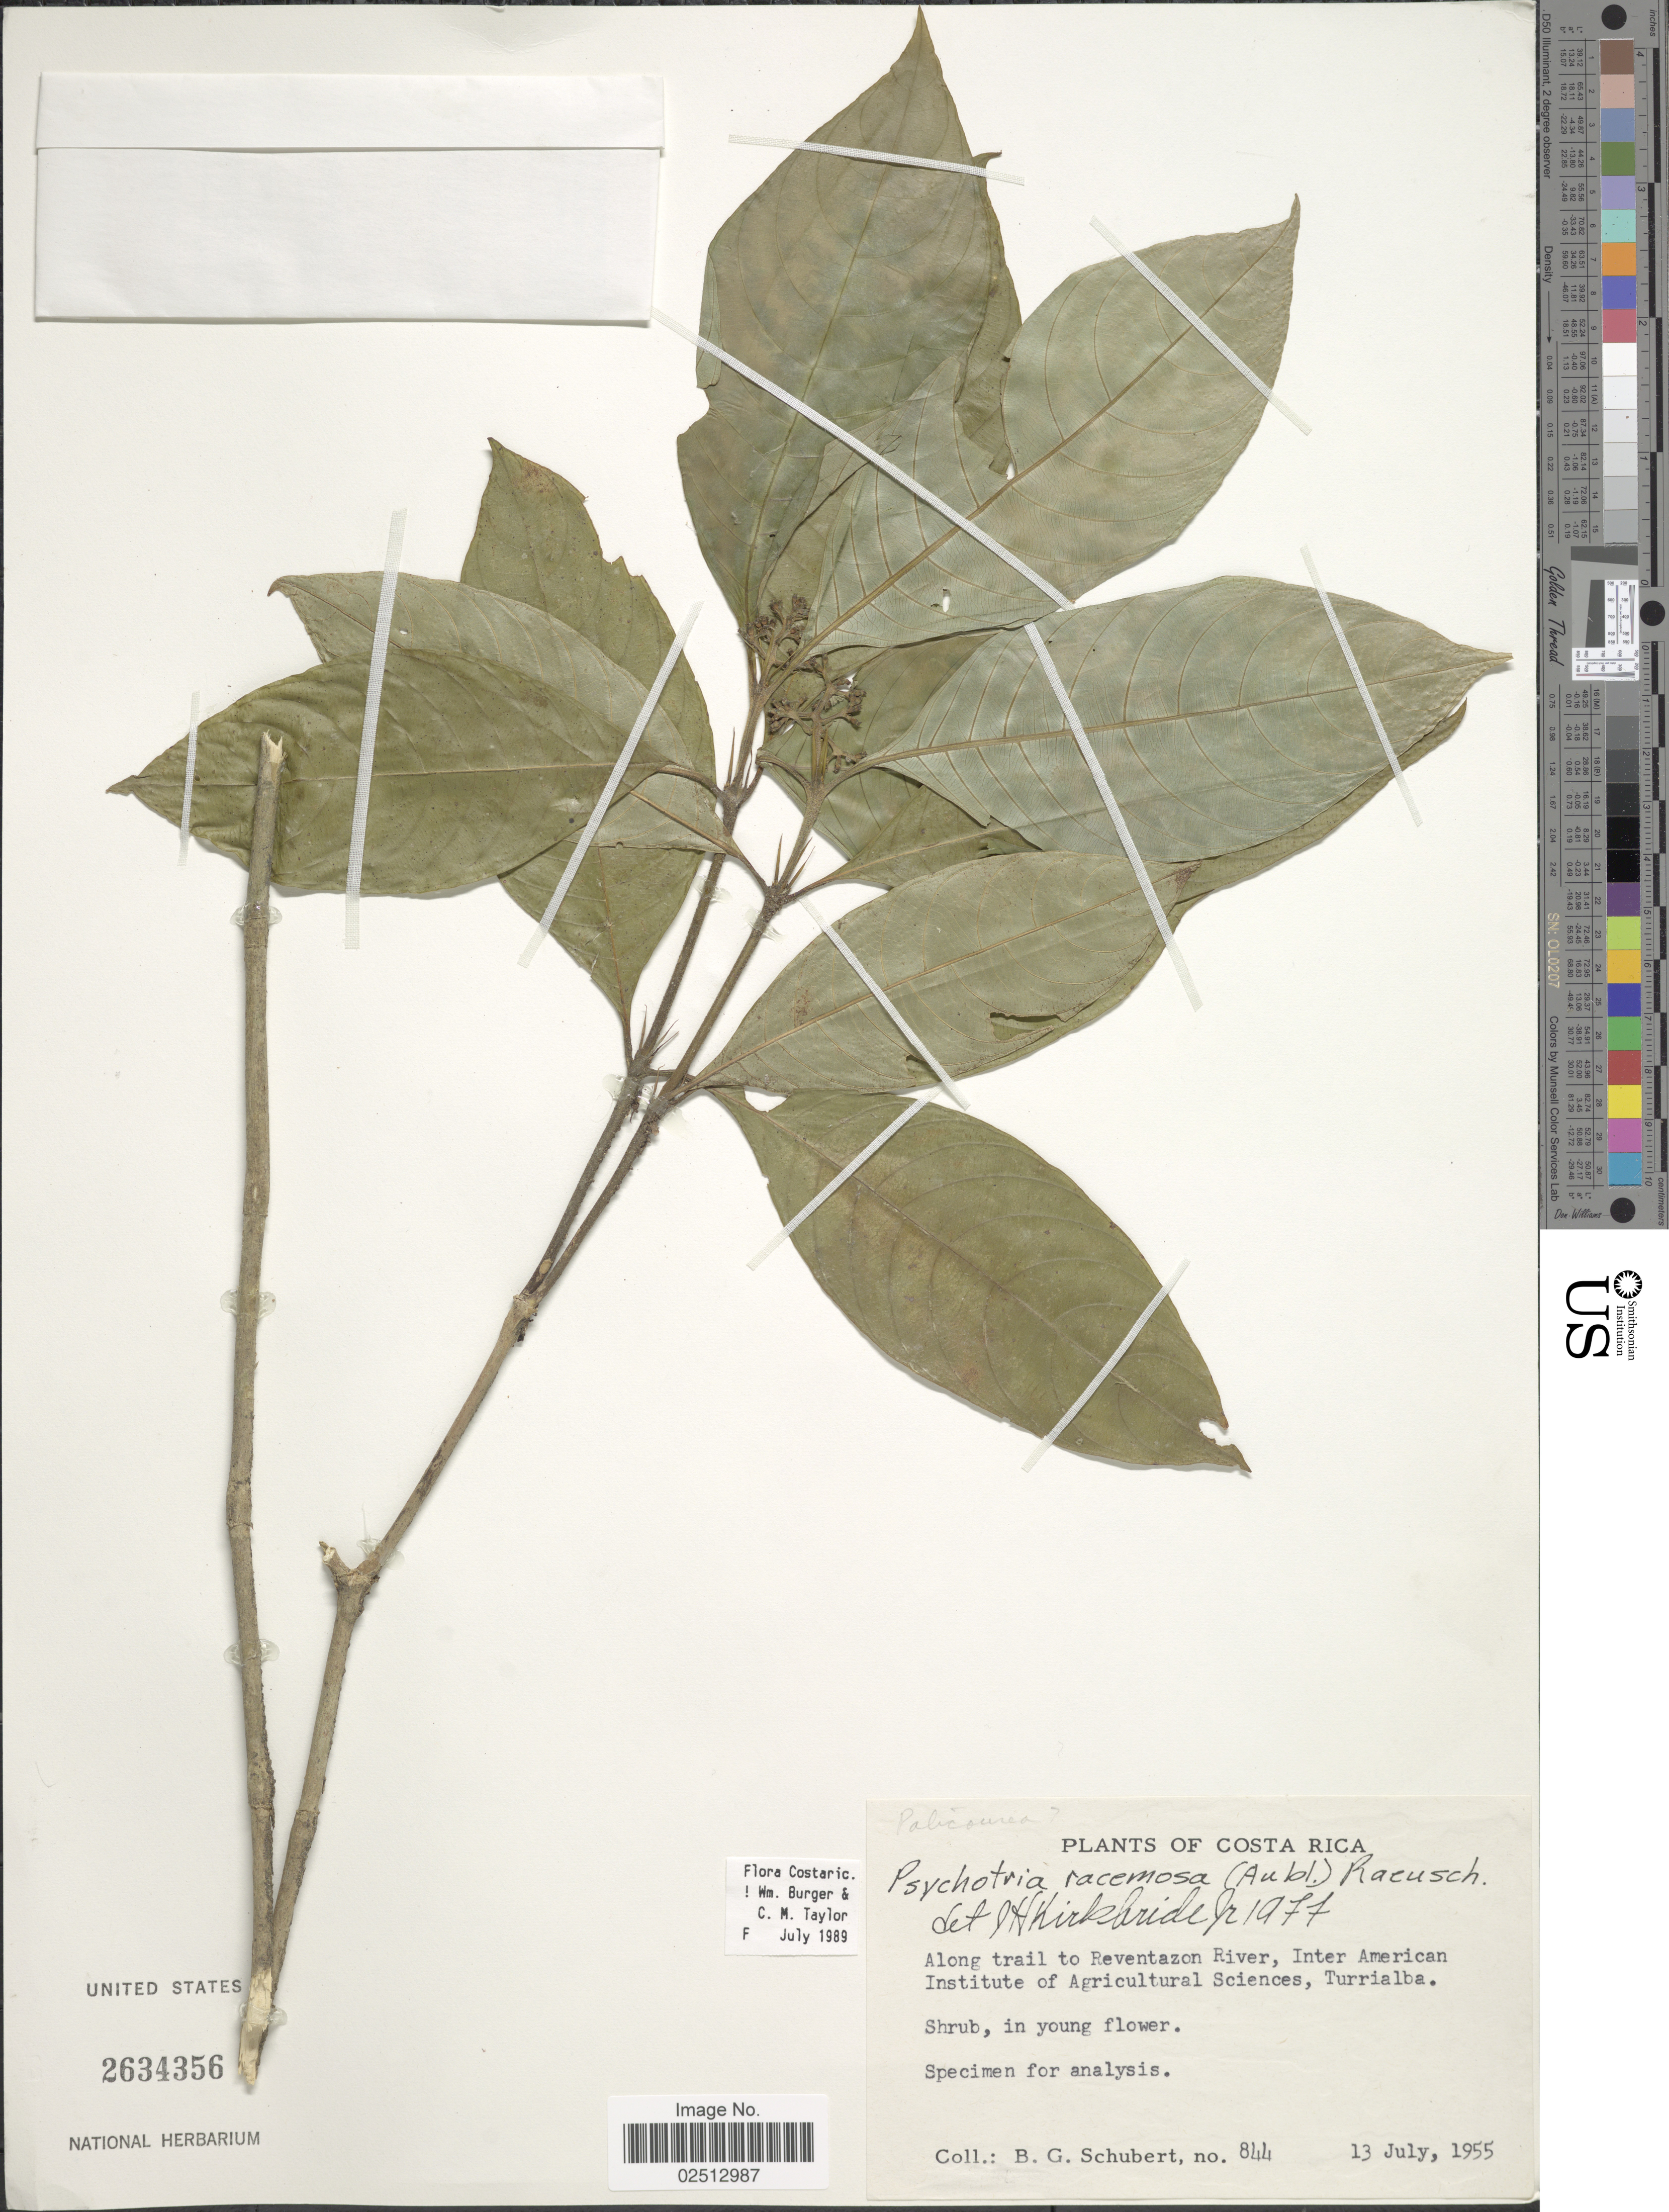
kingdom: Plantae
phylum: Tracheophyta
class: Magnoliopsida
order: Gentianales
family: Rubiaceae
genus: Psychotria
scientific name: Psychotria racemosa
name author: Rich.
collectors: B. Schubert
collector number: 844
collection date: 1955-07-13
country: Costa Rica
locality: Along trail to Reventazon River, Inter American Institute of Agricultural Sciences, Turrialba.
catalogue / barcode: US 2634356